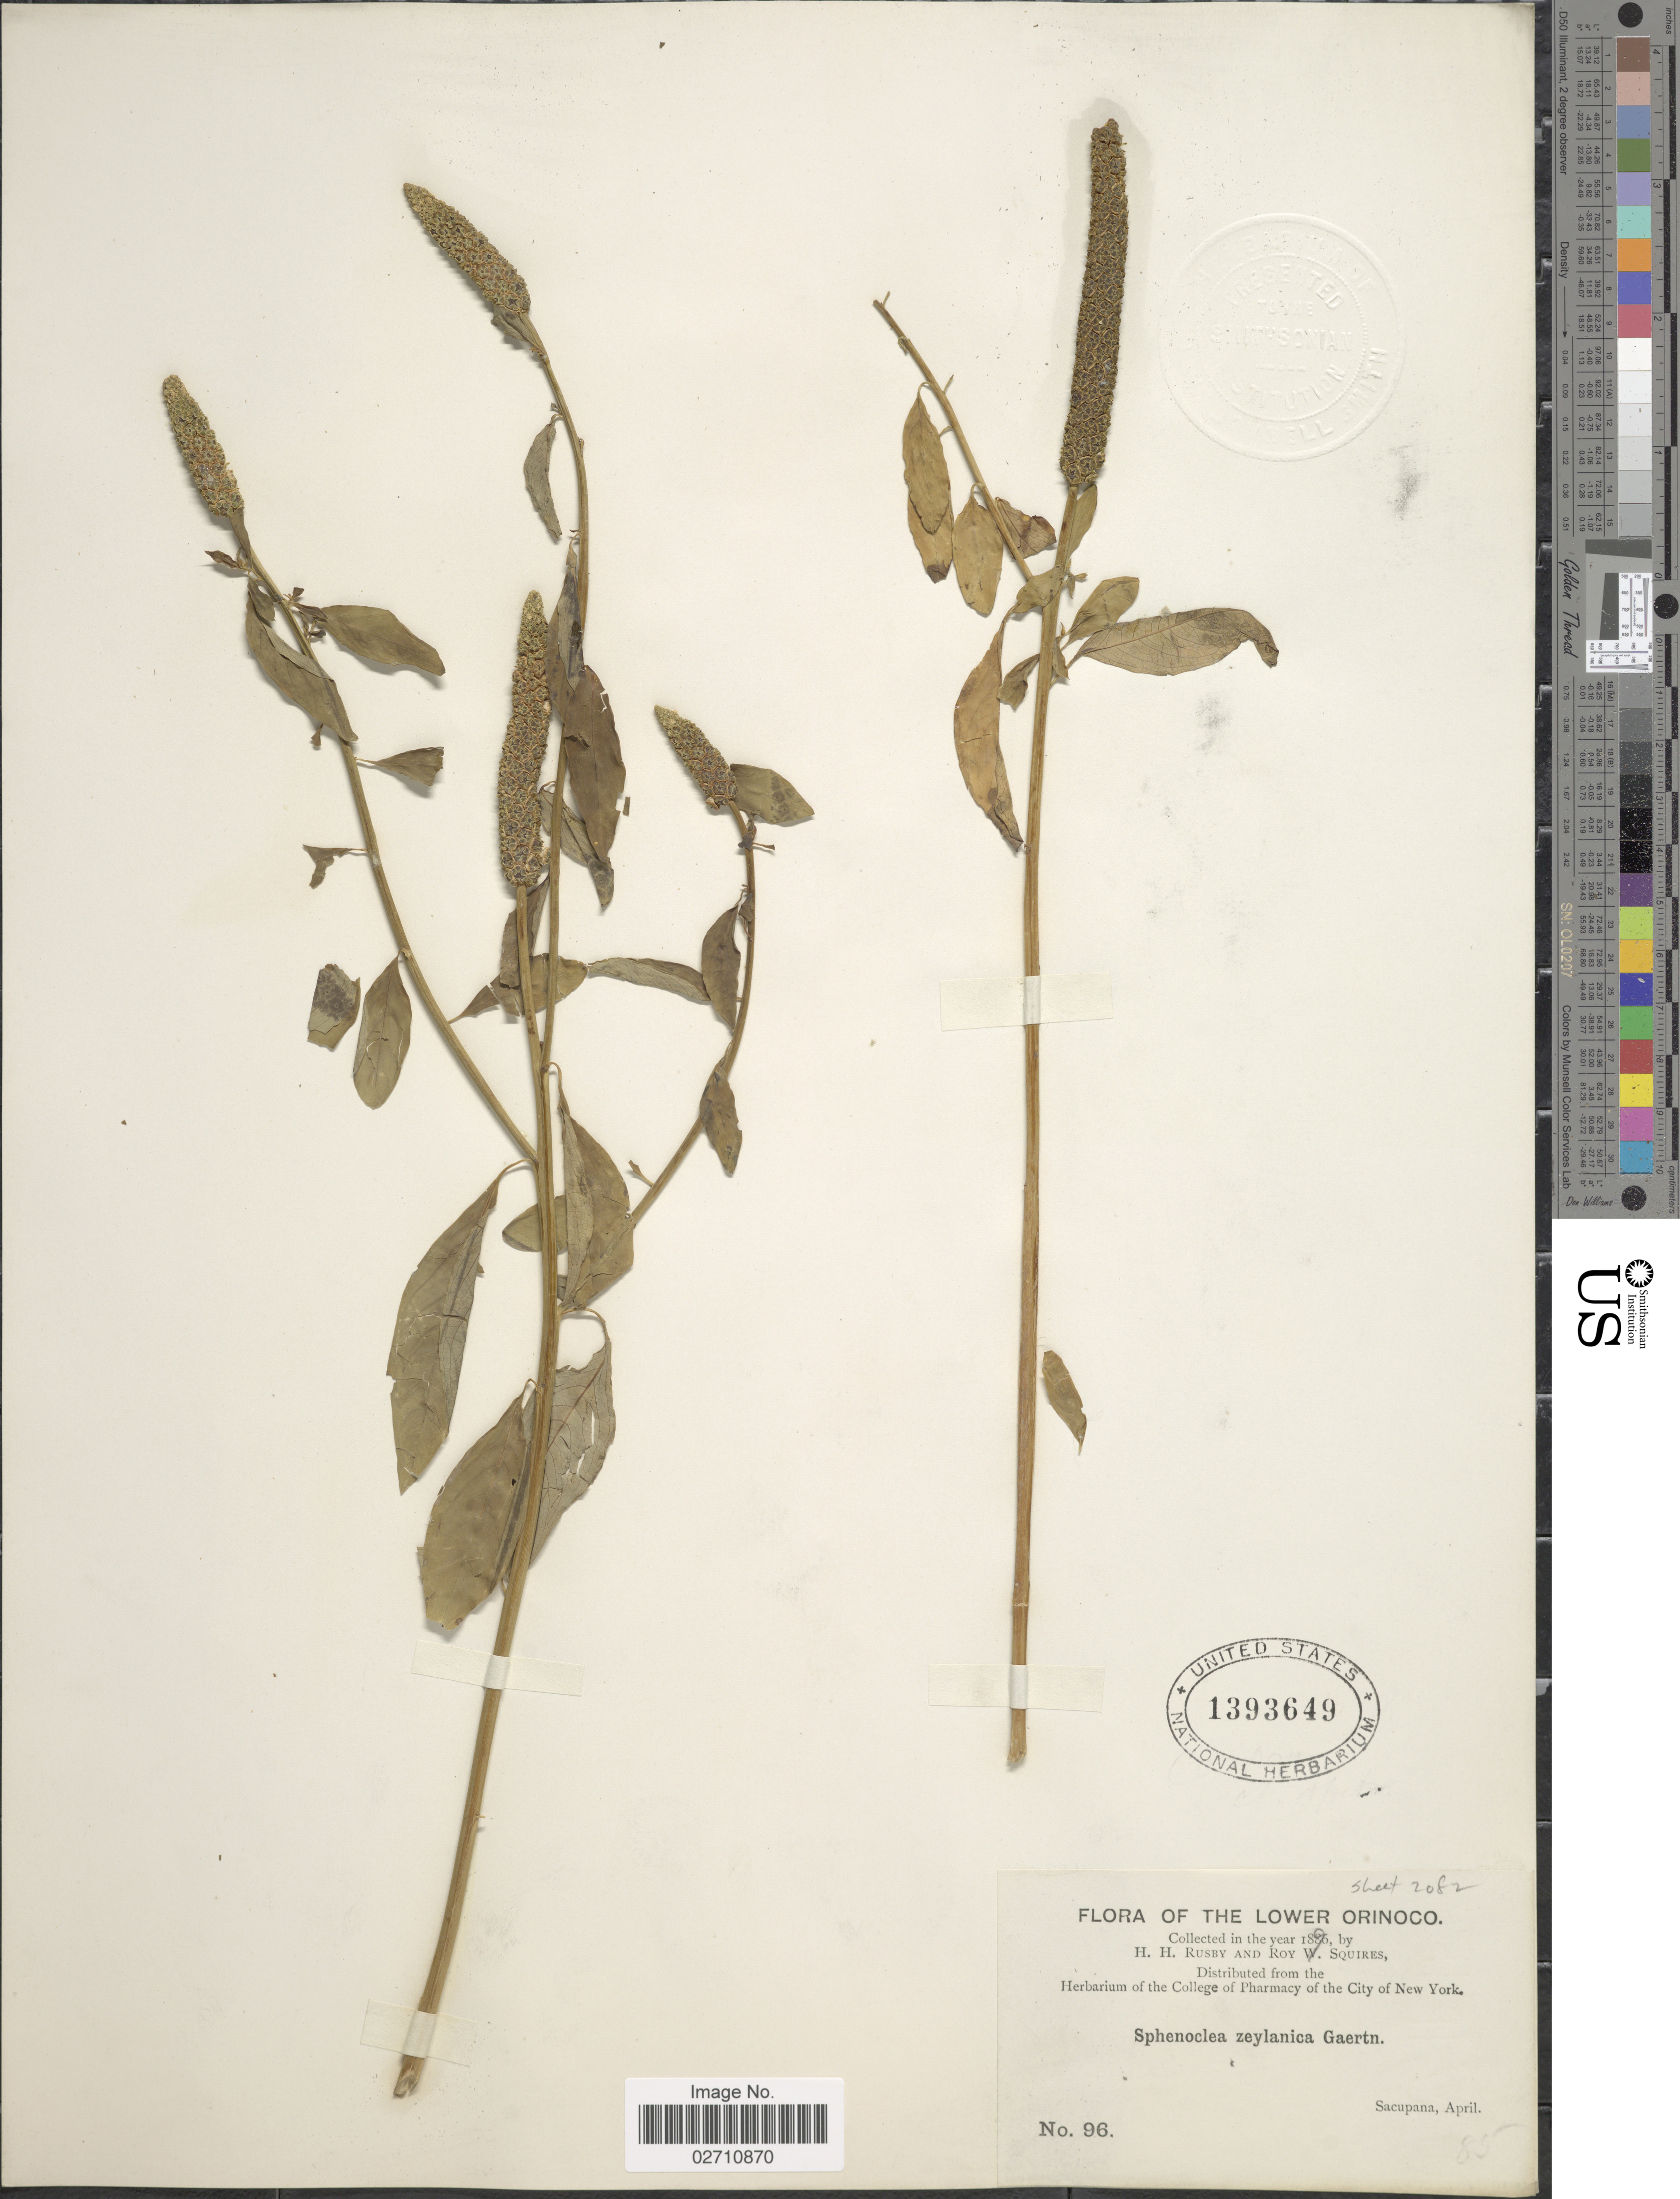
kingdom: Plantae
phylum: Tracheophyta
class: Magnoliopsida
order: Solanales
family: Sphenocleaceae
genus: Sphenoclea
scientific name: Sphenoclea zeylanica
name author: Gaertn.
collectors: H. H. Rusby & R. Squires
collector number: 96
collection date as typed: April 1896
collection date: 1896-04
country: Venezuela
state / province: Delta Amacuro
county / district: Antonio Díaz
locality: Lower Orinoco, Sacupana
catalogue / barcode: US 1393649